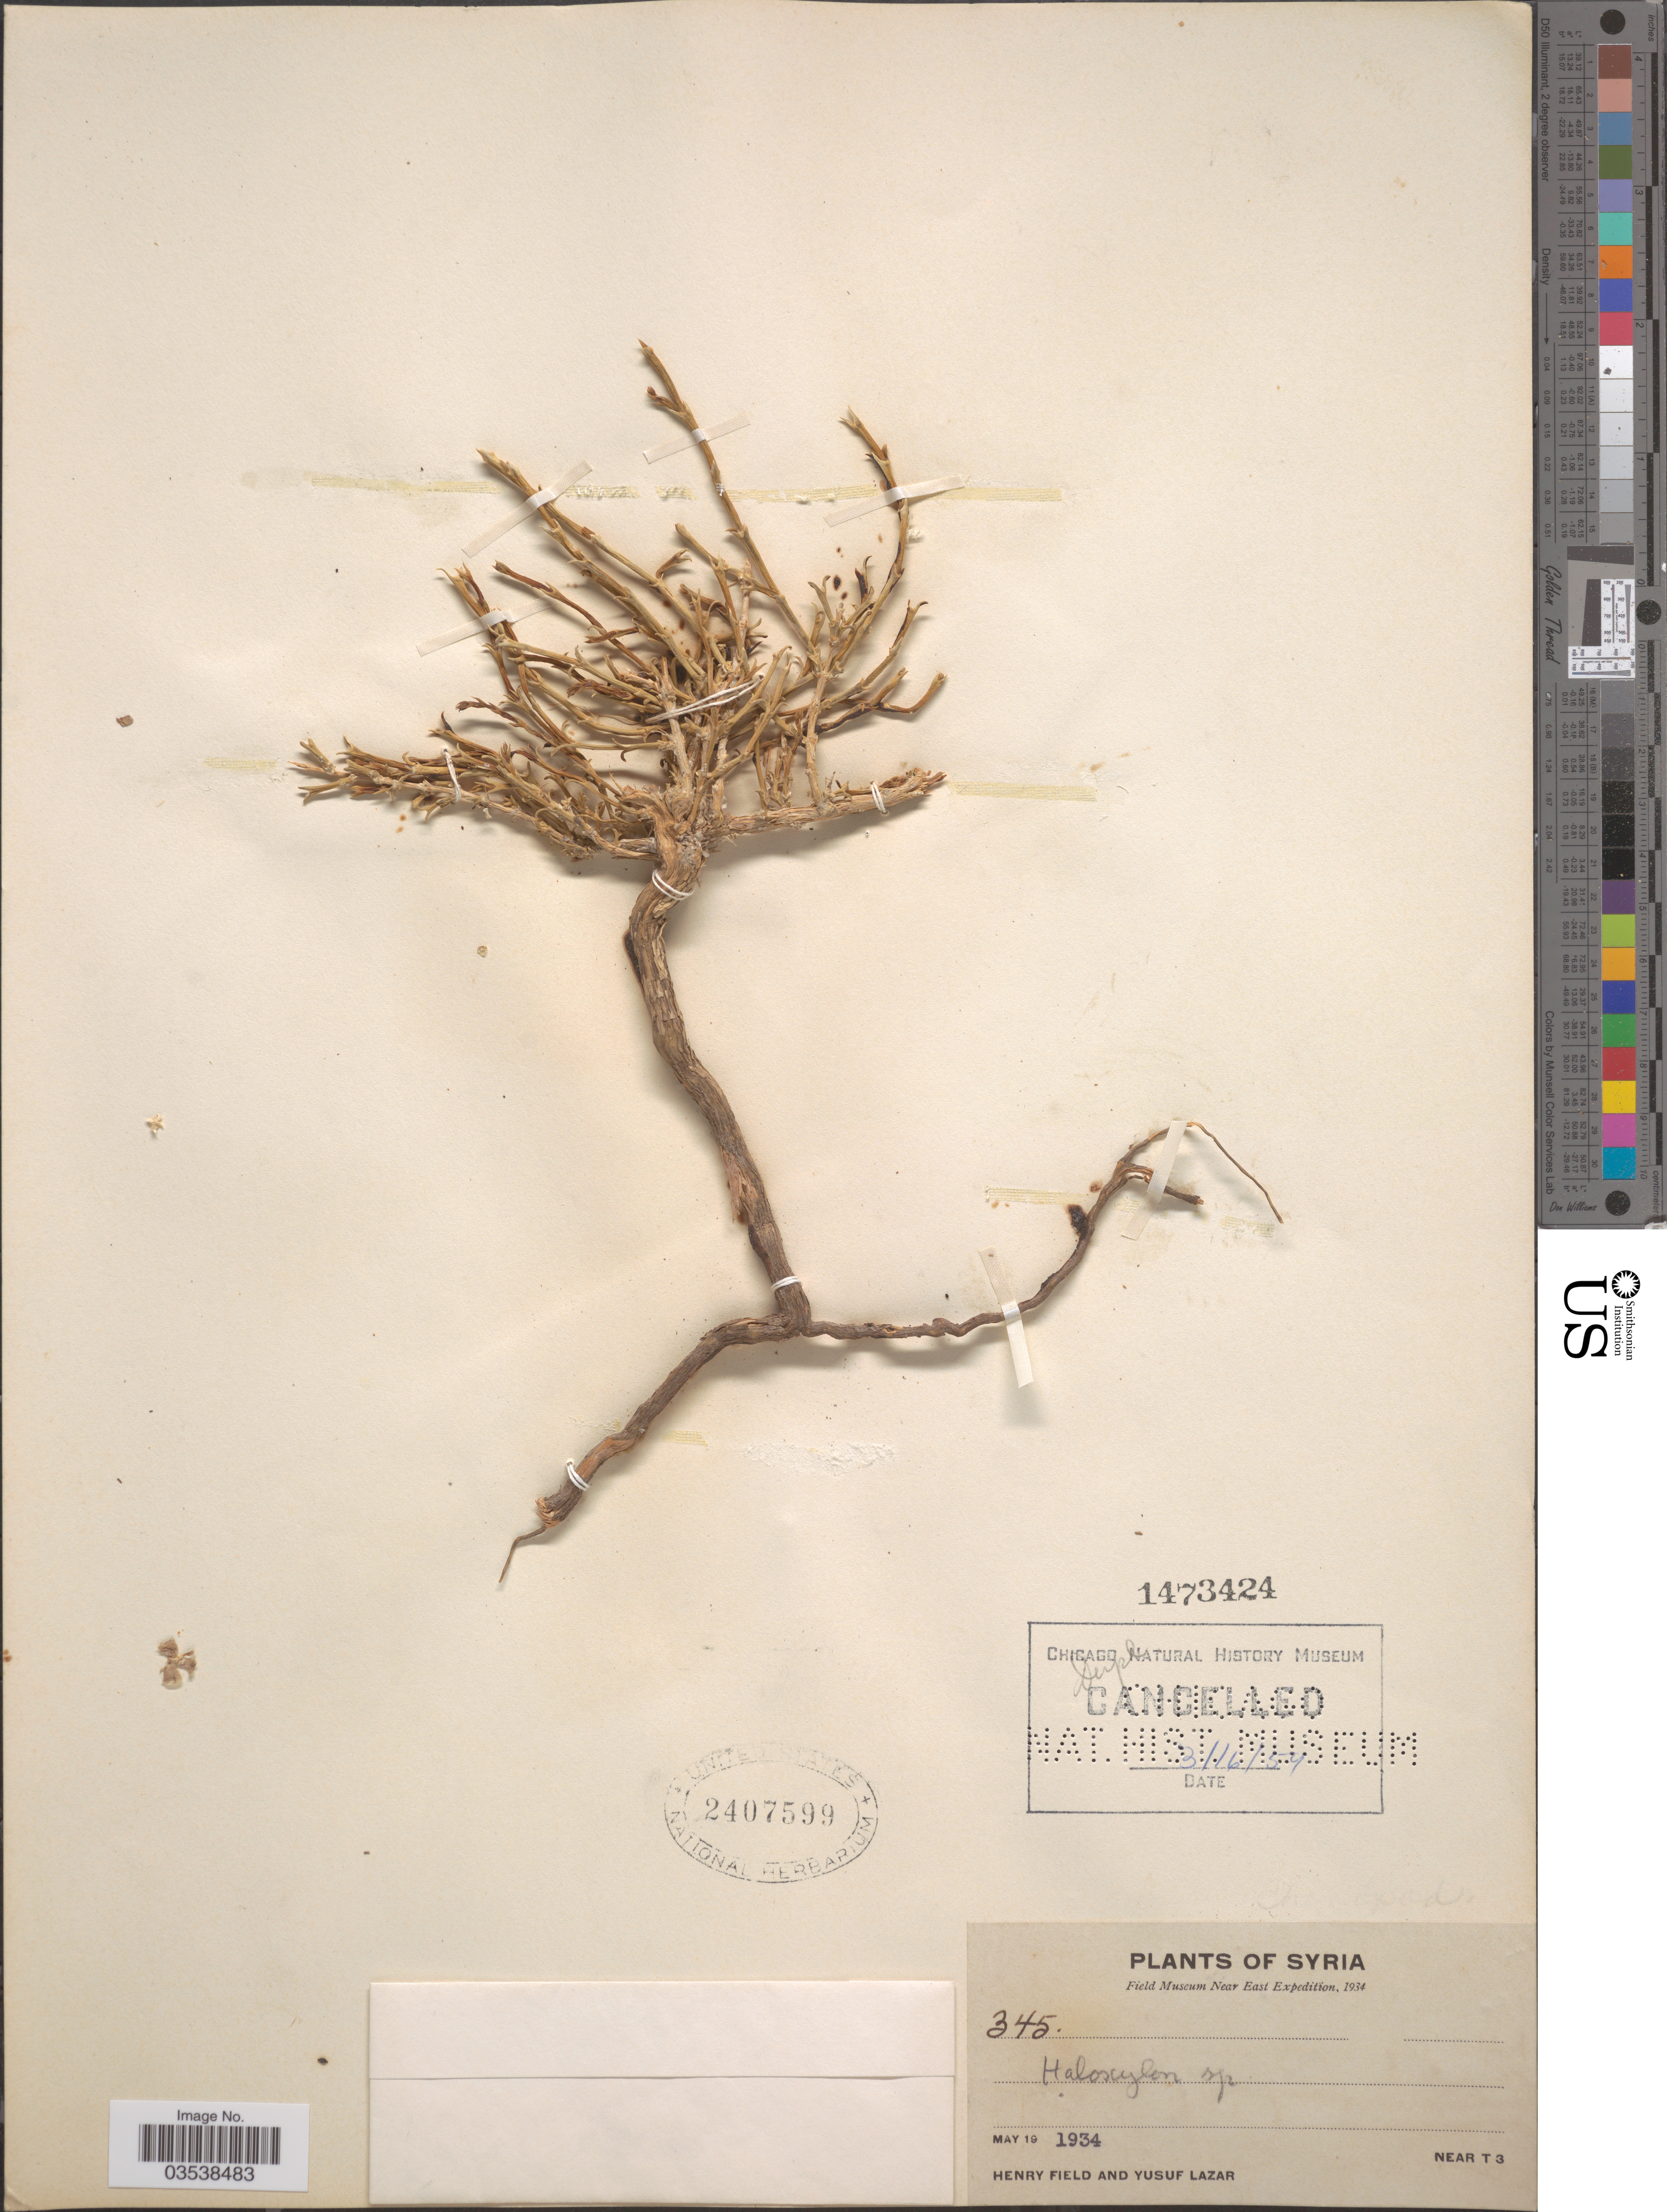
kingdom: Plantae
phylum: Tracheophyta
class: Magnoliopsida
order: Caryophyllales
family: Amaranthaceae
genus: Haloxylon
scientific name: Haloxylon sp.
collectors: H. Field & Y. Lazar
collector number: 345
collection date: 1934-05-19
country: Syria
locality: Near T 3.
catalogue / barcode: US 2407599